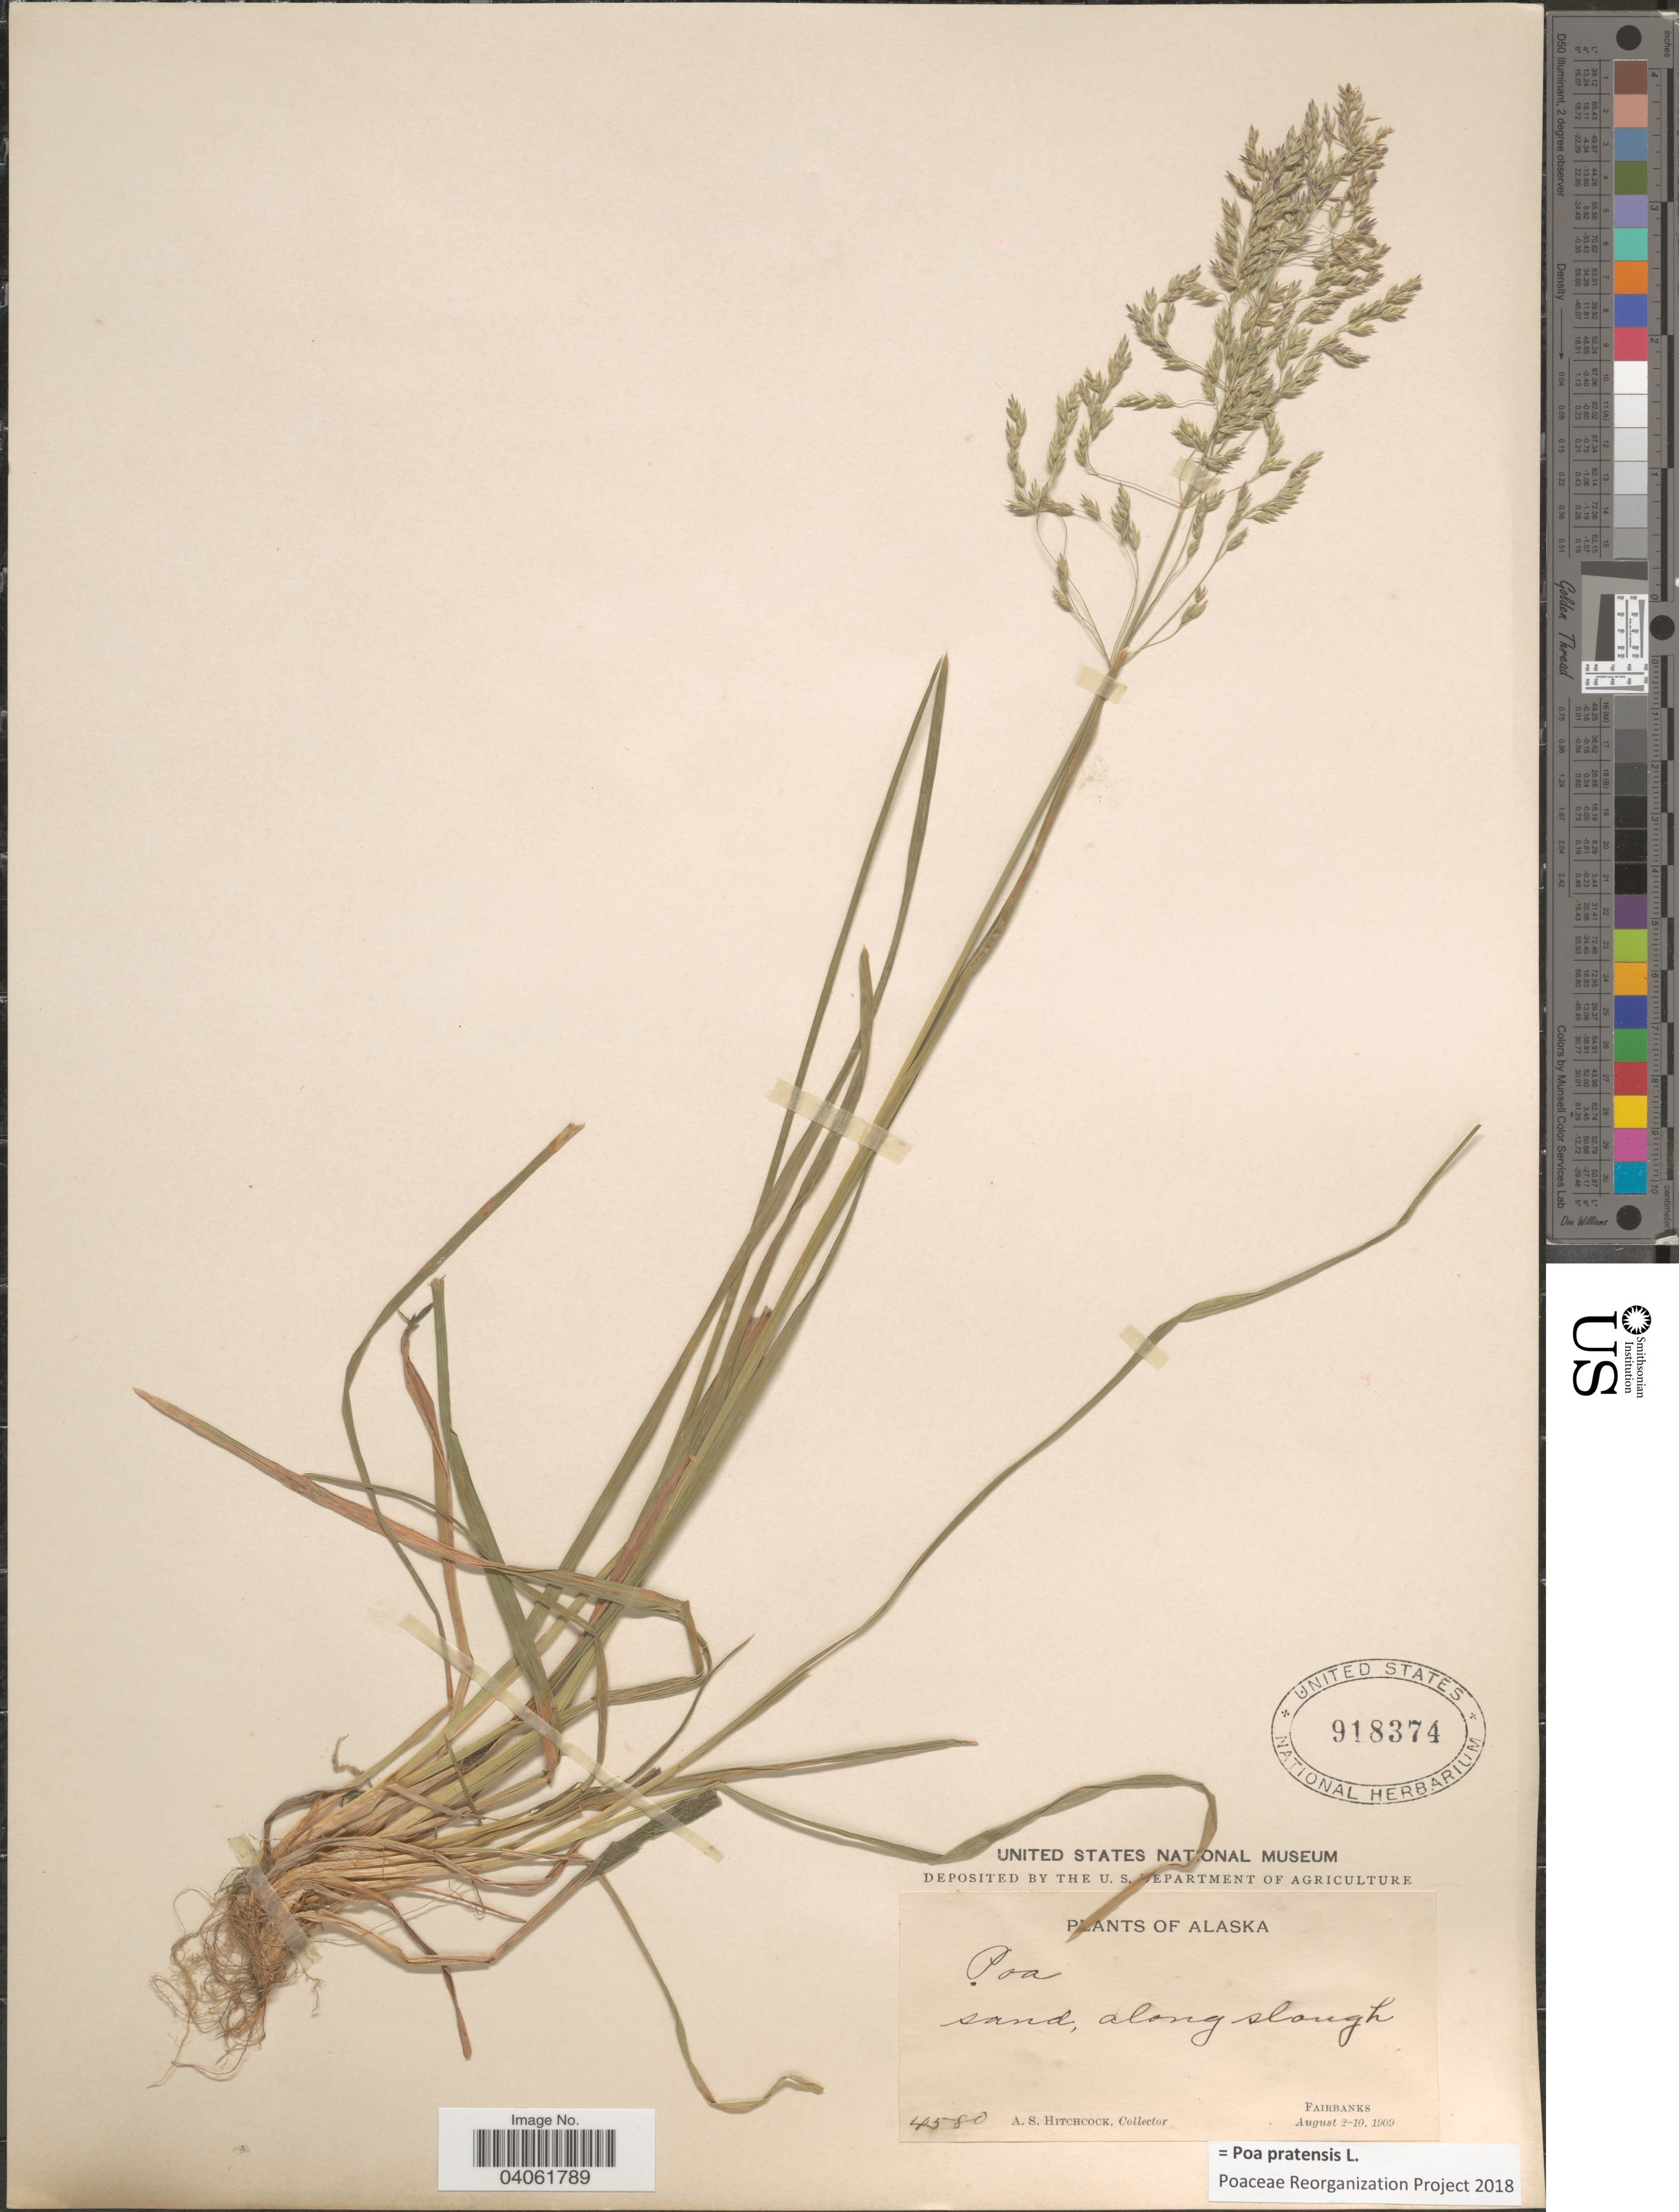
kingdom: Plantae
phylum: Tracheophyta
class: Liliopsida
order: Poales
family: Poaceae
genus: Poa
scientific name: Poa pratensis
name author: L.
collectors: A. S. Hitchcock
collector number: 4580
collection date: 1909-08-02/1909-08-10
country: United States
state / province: Alaska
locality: Fairbanks.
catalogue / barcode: US 918374